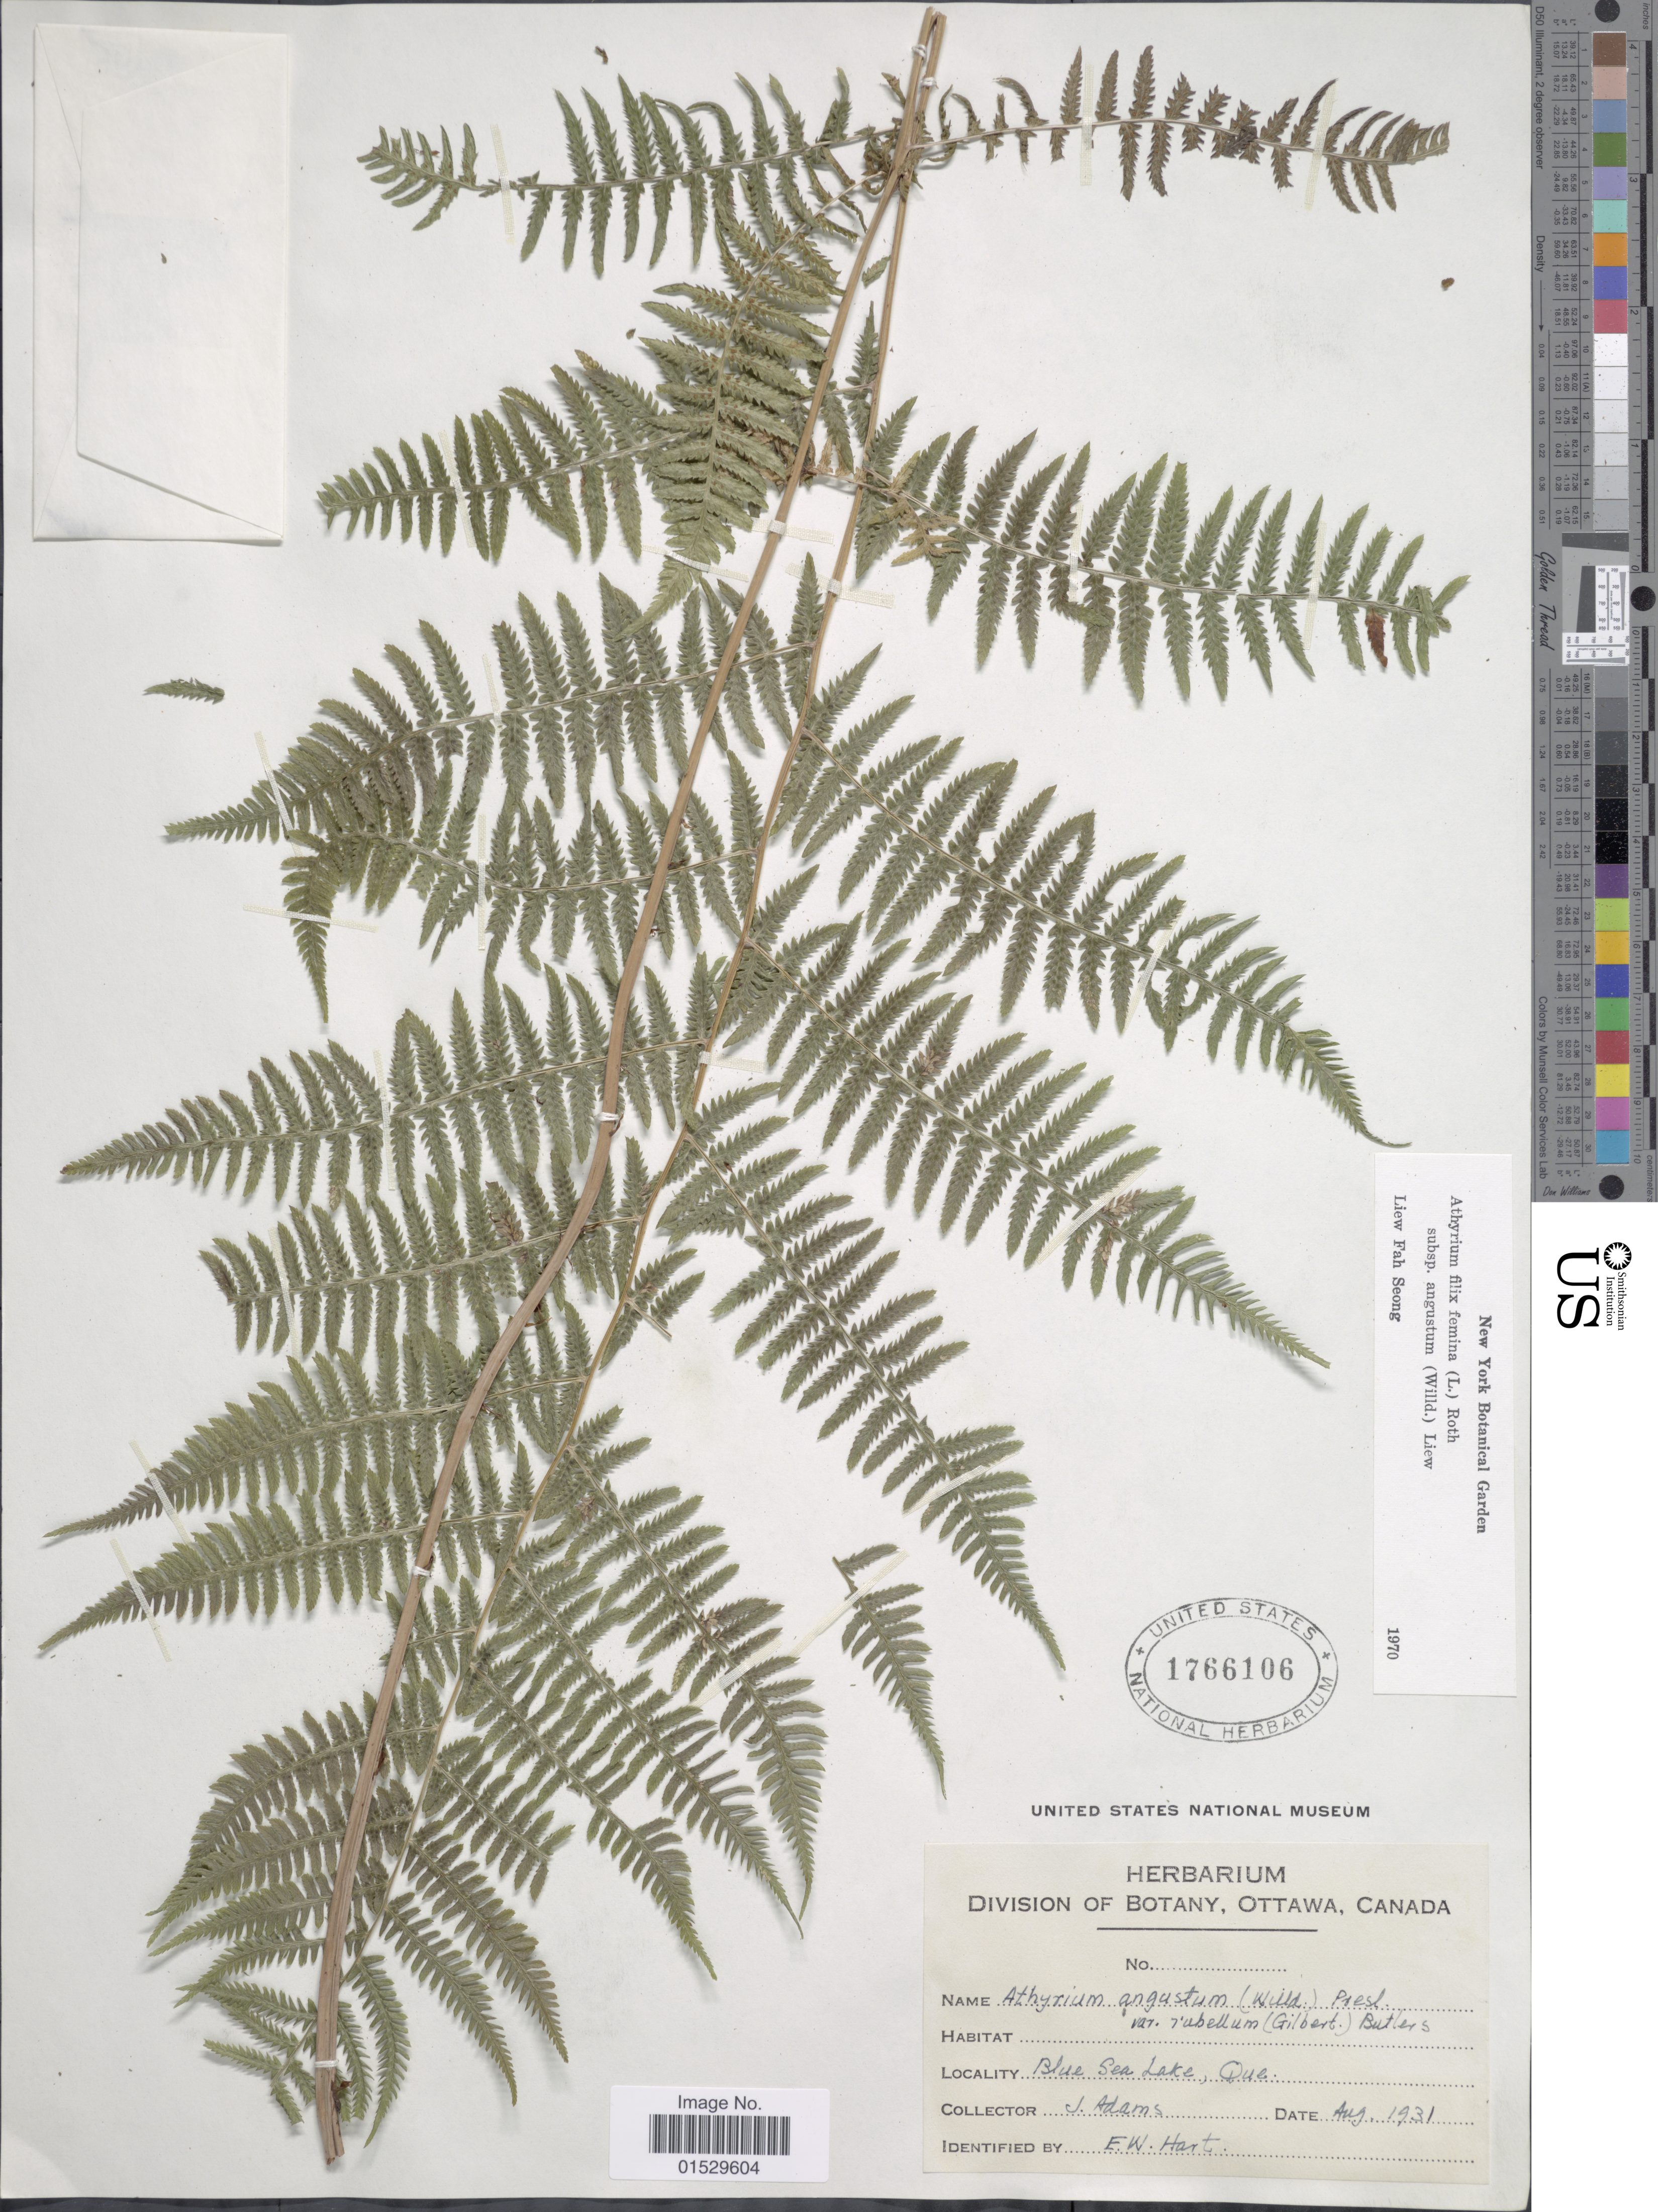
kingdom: Plantae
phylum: Tracheophyta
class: Polypodiopsida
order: Polypodiales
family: Athyriaceae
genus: Athyrium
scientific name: Athyrium filix-femina subsp. angustatum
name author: (Willd.) R.T. Clausen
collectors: J. Adams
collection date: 1931-08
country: Canada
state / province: Quebec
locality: Blue Sea Lake, Que.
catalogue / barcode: US 1766106